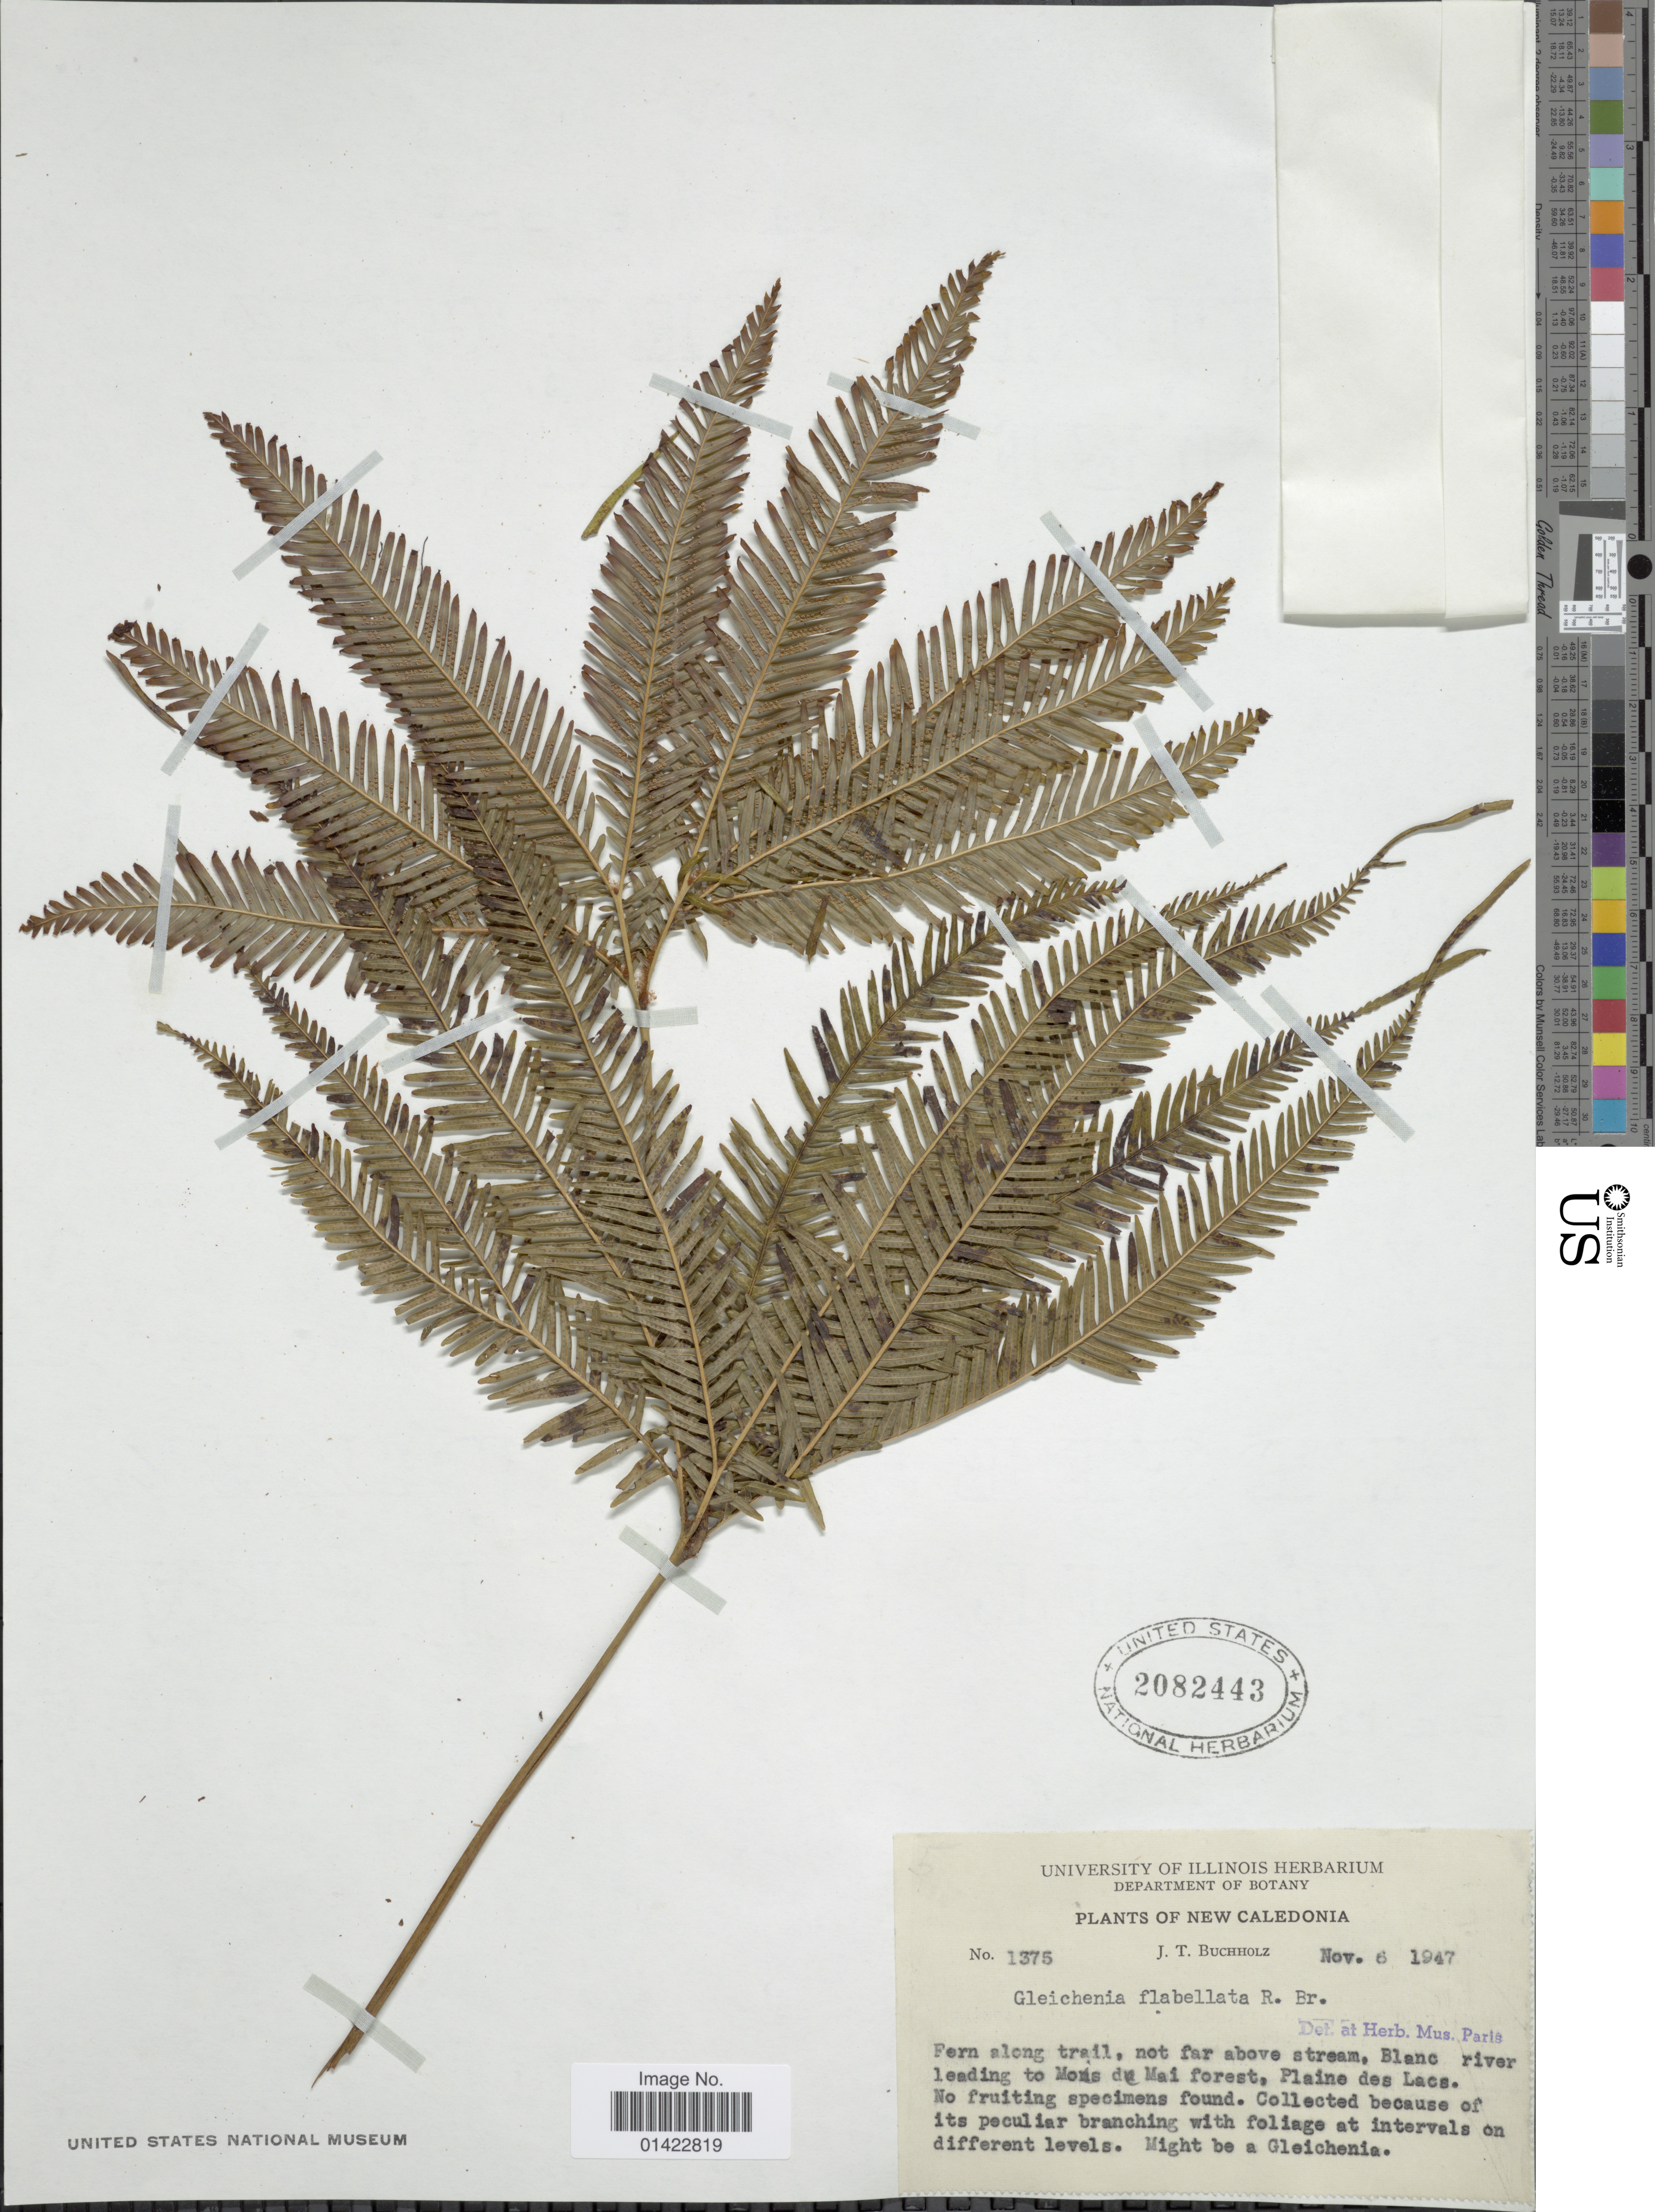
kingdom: Plantae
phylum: Tracheophyta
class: Polypodiopsida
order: Gleicheniales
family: Gleicheniaceae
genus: Sticherus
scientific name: Sticherus flabellatus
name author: (R. Br.) H. St. John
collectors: J. T. Buchholz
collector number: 1375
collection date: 1947-11-06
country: New Caledonia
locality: Blanc river leading to Mons du Mai forest, Plaine des Lacs.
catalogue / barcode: US 2082443